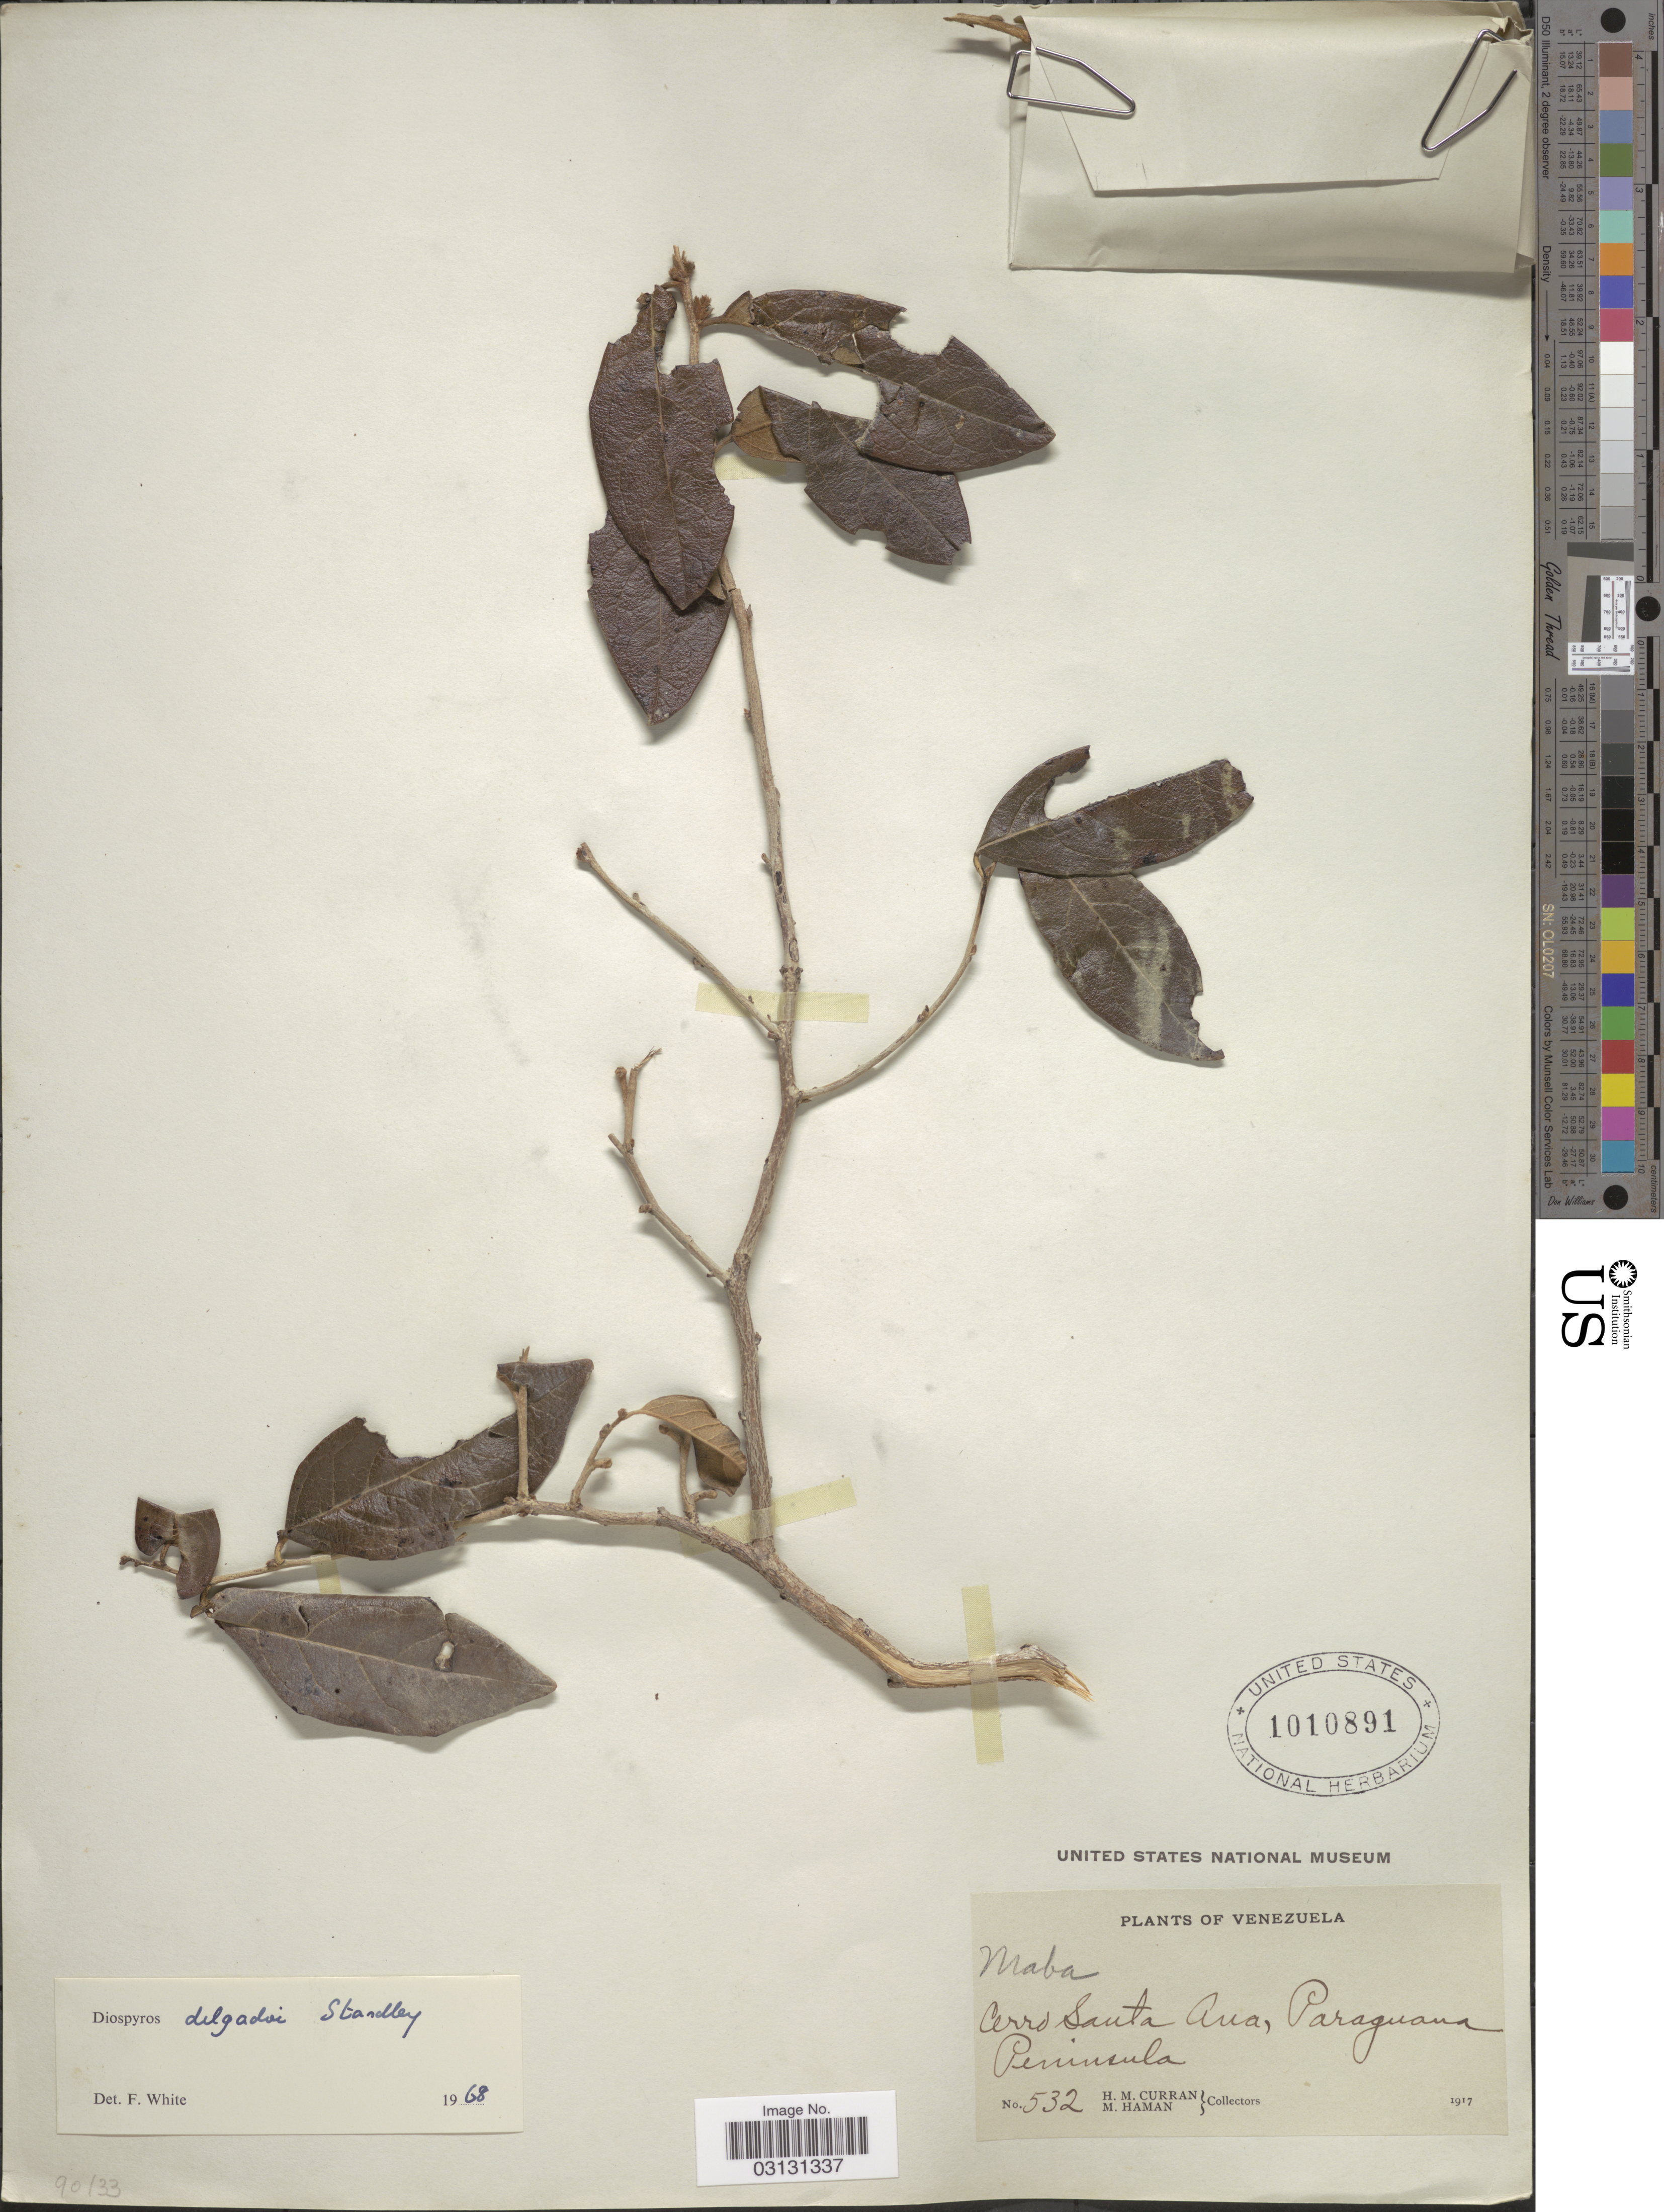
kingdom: Plantae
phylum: Tracheophyta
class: Magnoliopsida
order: Ericales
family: Ebenaceae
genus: Diospyros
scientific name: Diospyros delgadoi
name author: Standl.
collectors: H. M. Curran & M. Haman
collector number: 532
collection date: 1917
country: Venezuela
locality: Cerro Santa Ana, Paraguana Peninsula.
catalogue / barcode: US 1010891